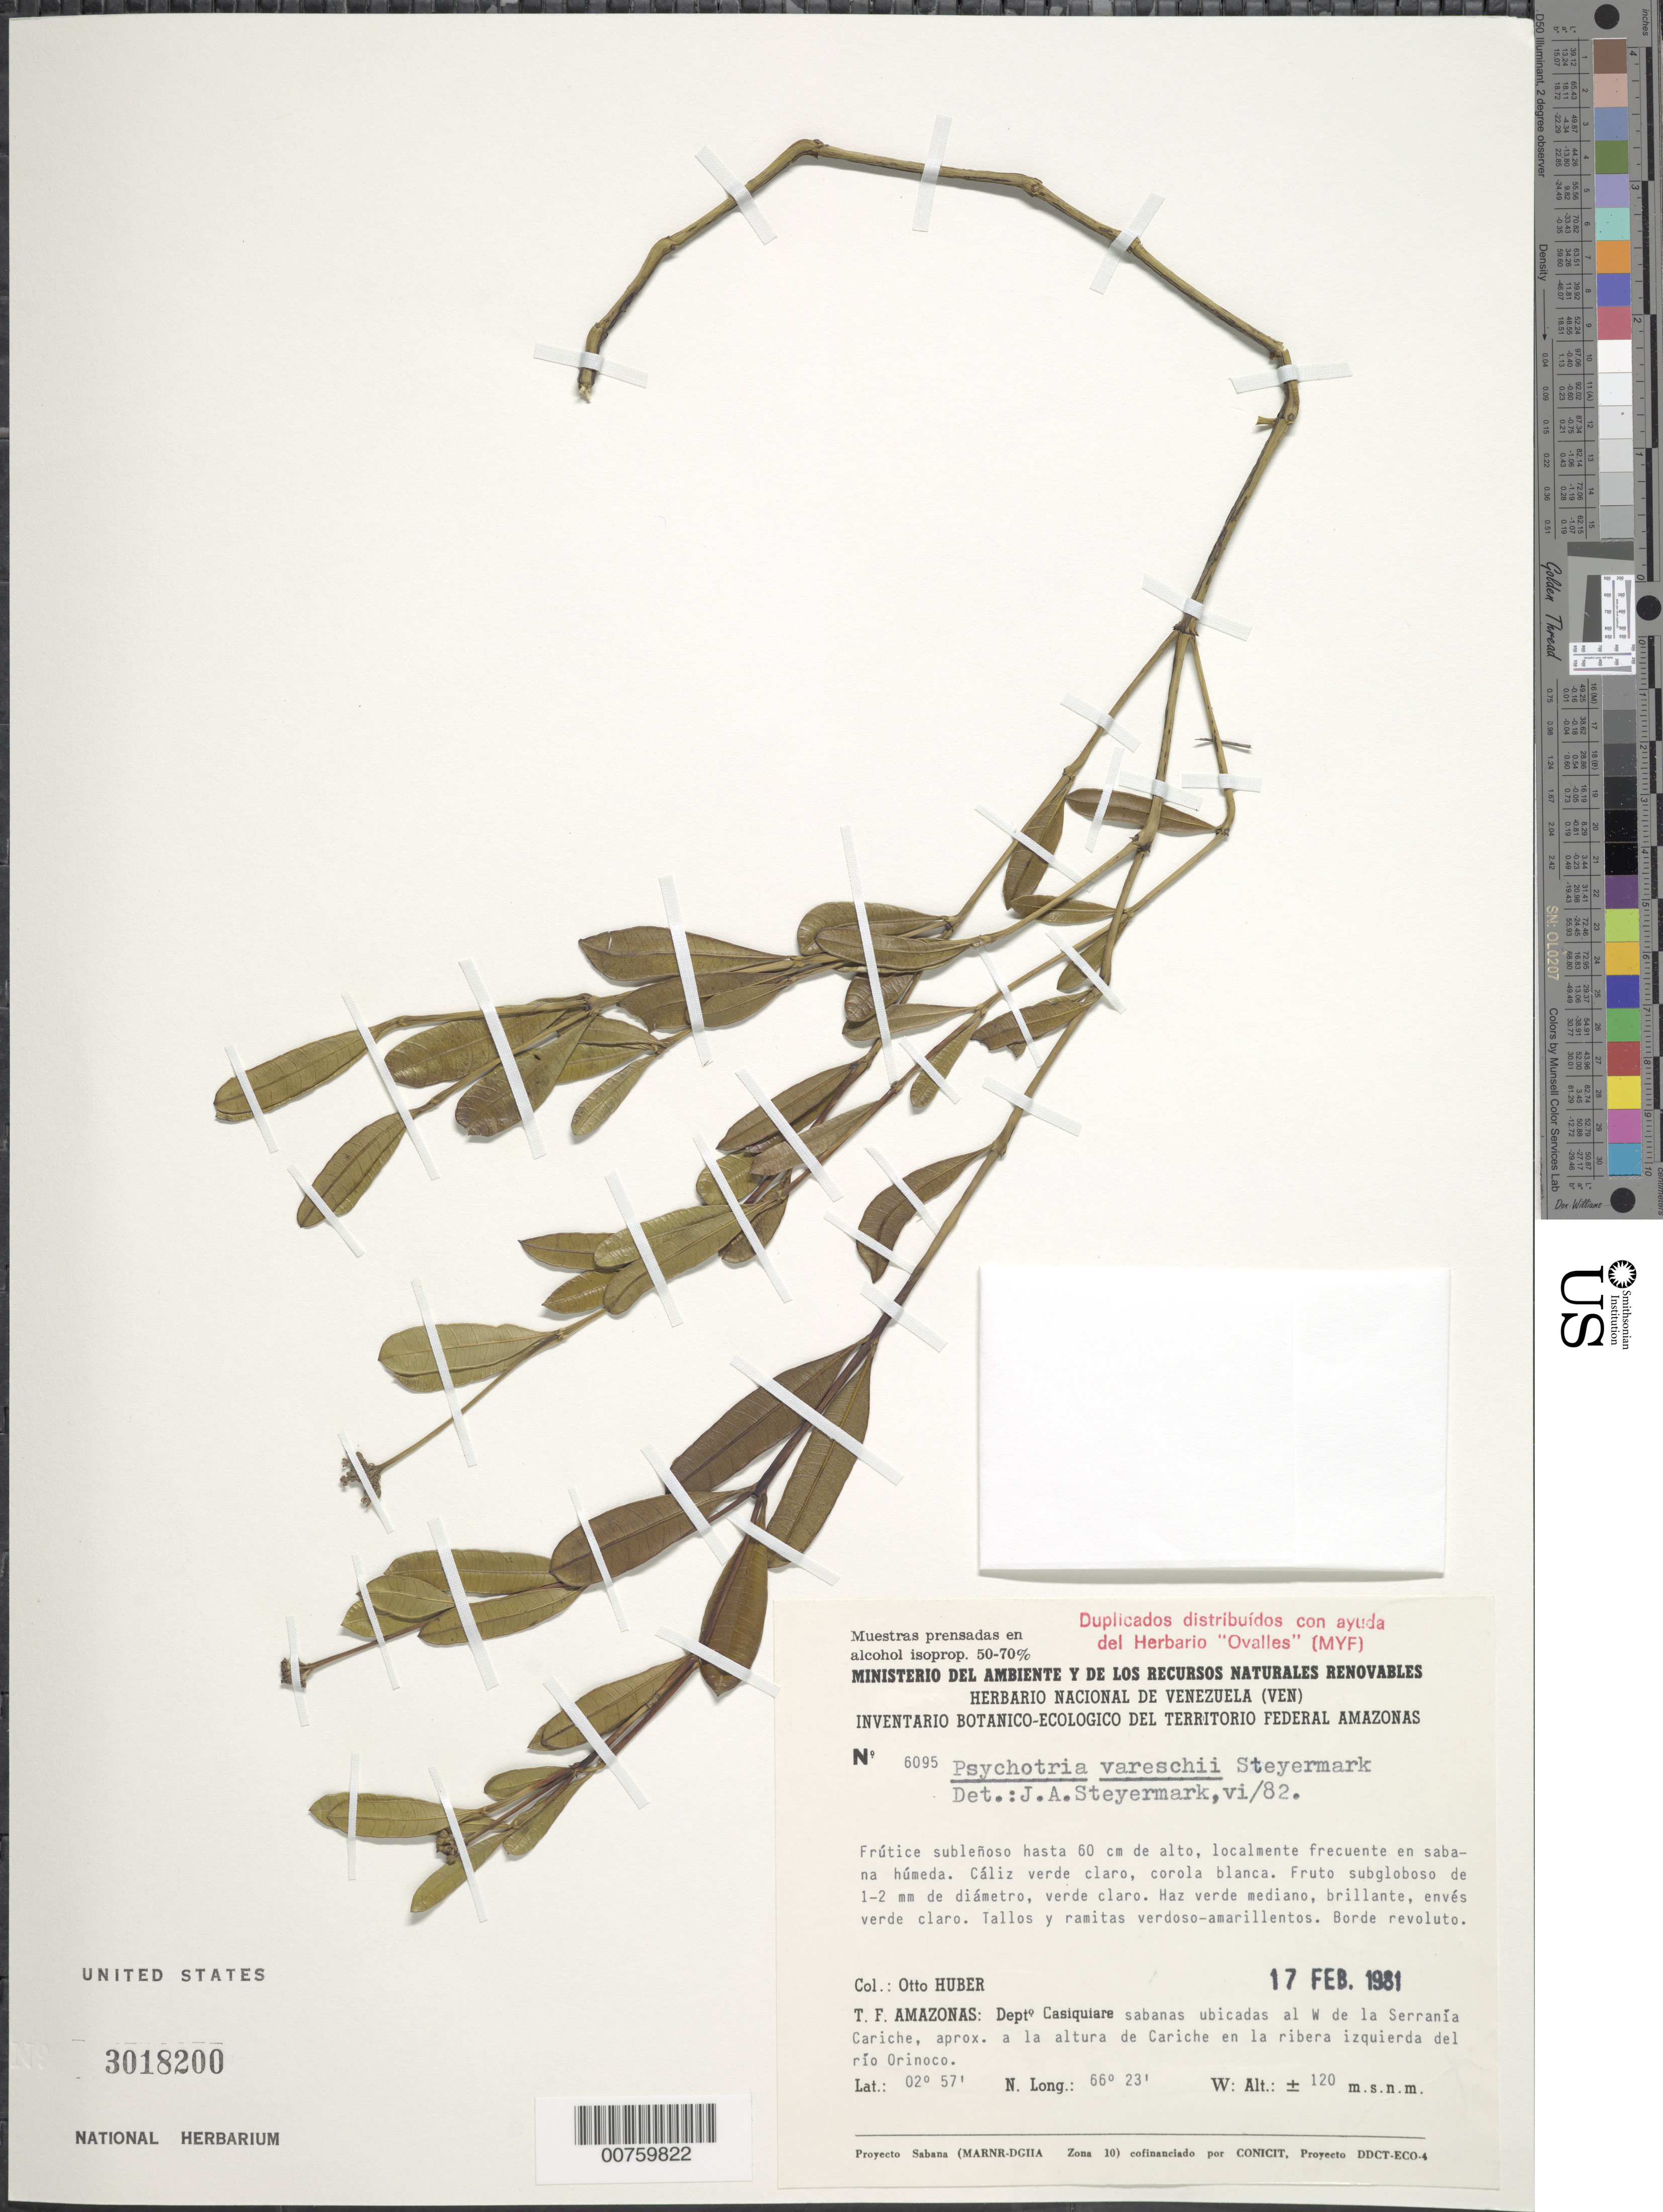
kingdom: Plantae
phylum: Tracheophyta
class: Magnoliopsida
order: Gentianales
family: Rubiaceae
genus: Psychotria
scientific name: Psychotria vareschii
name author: Steyerm.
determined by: Steyermark, Julian A., (VEN)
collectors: O. Huber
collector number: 6095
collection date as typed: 17-Feb-81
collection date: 1981-02-17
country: Venezuela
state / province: Amazonas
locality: Serrania Cariche, al W, aprox a la altura de Cariche en la ribera izquierda del Río Orinoco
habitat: Sabanas ubicadas; en sabana húmeda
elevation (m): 120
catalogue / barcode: US 3018200